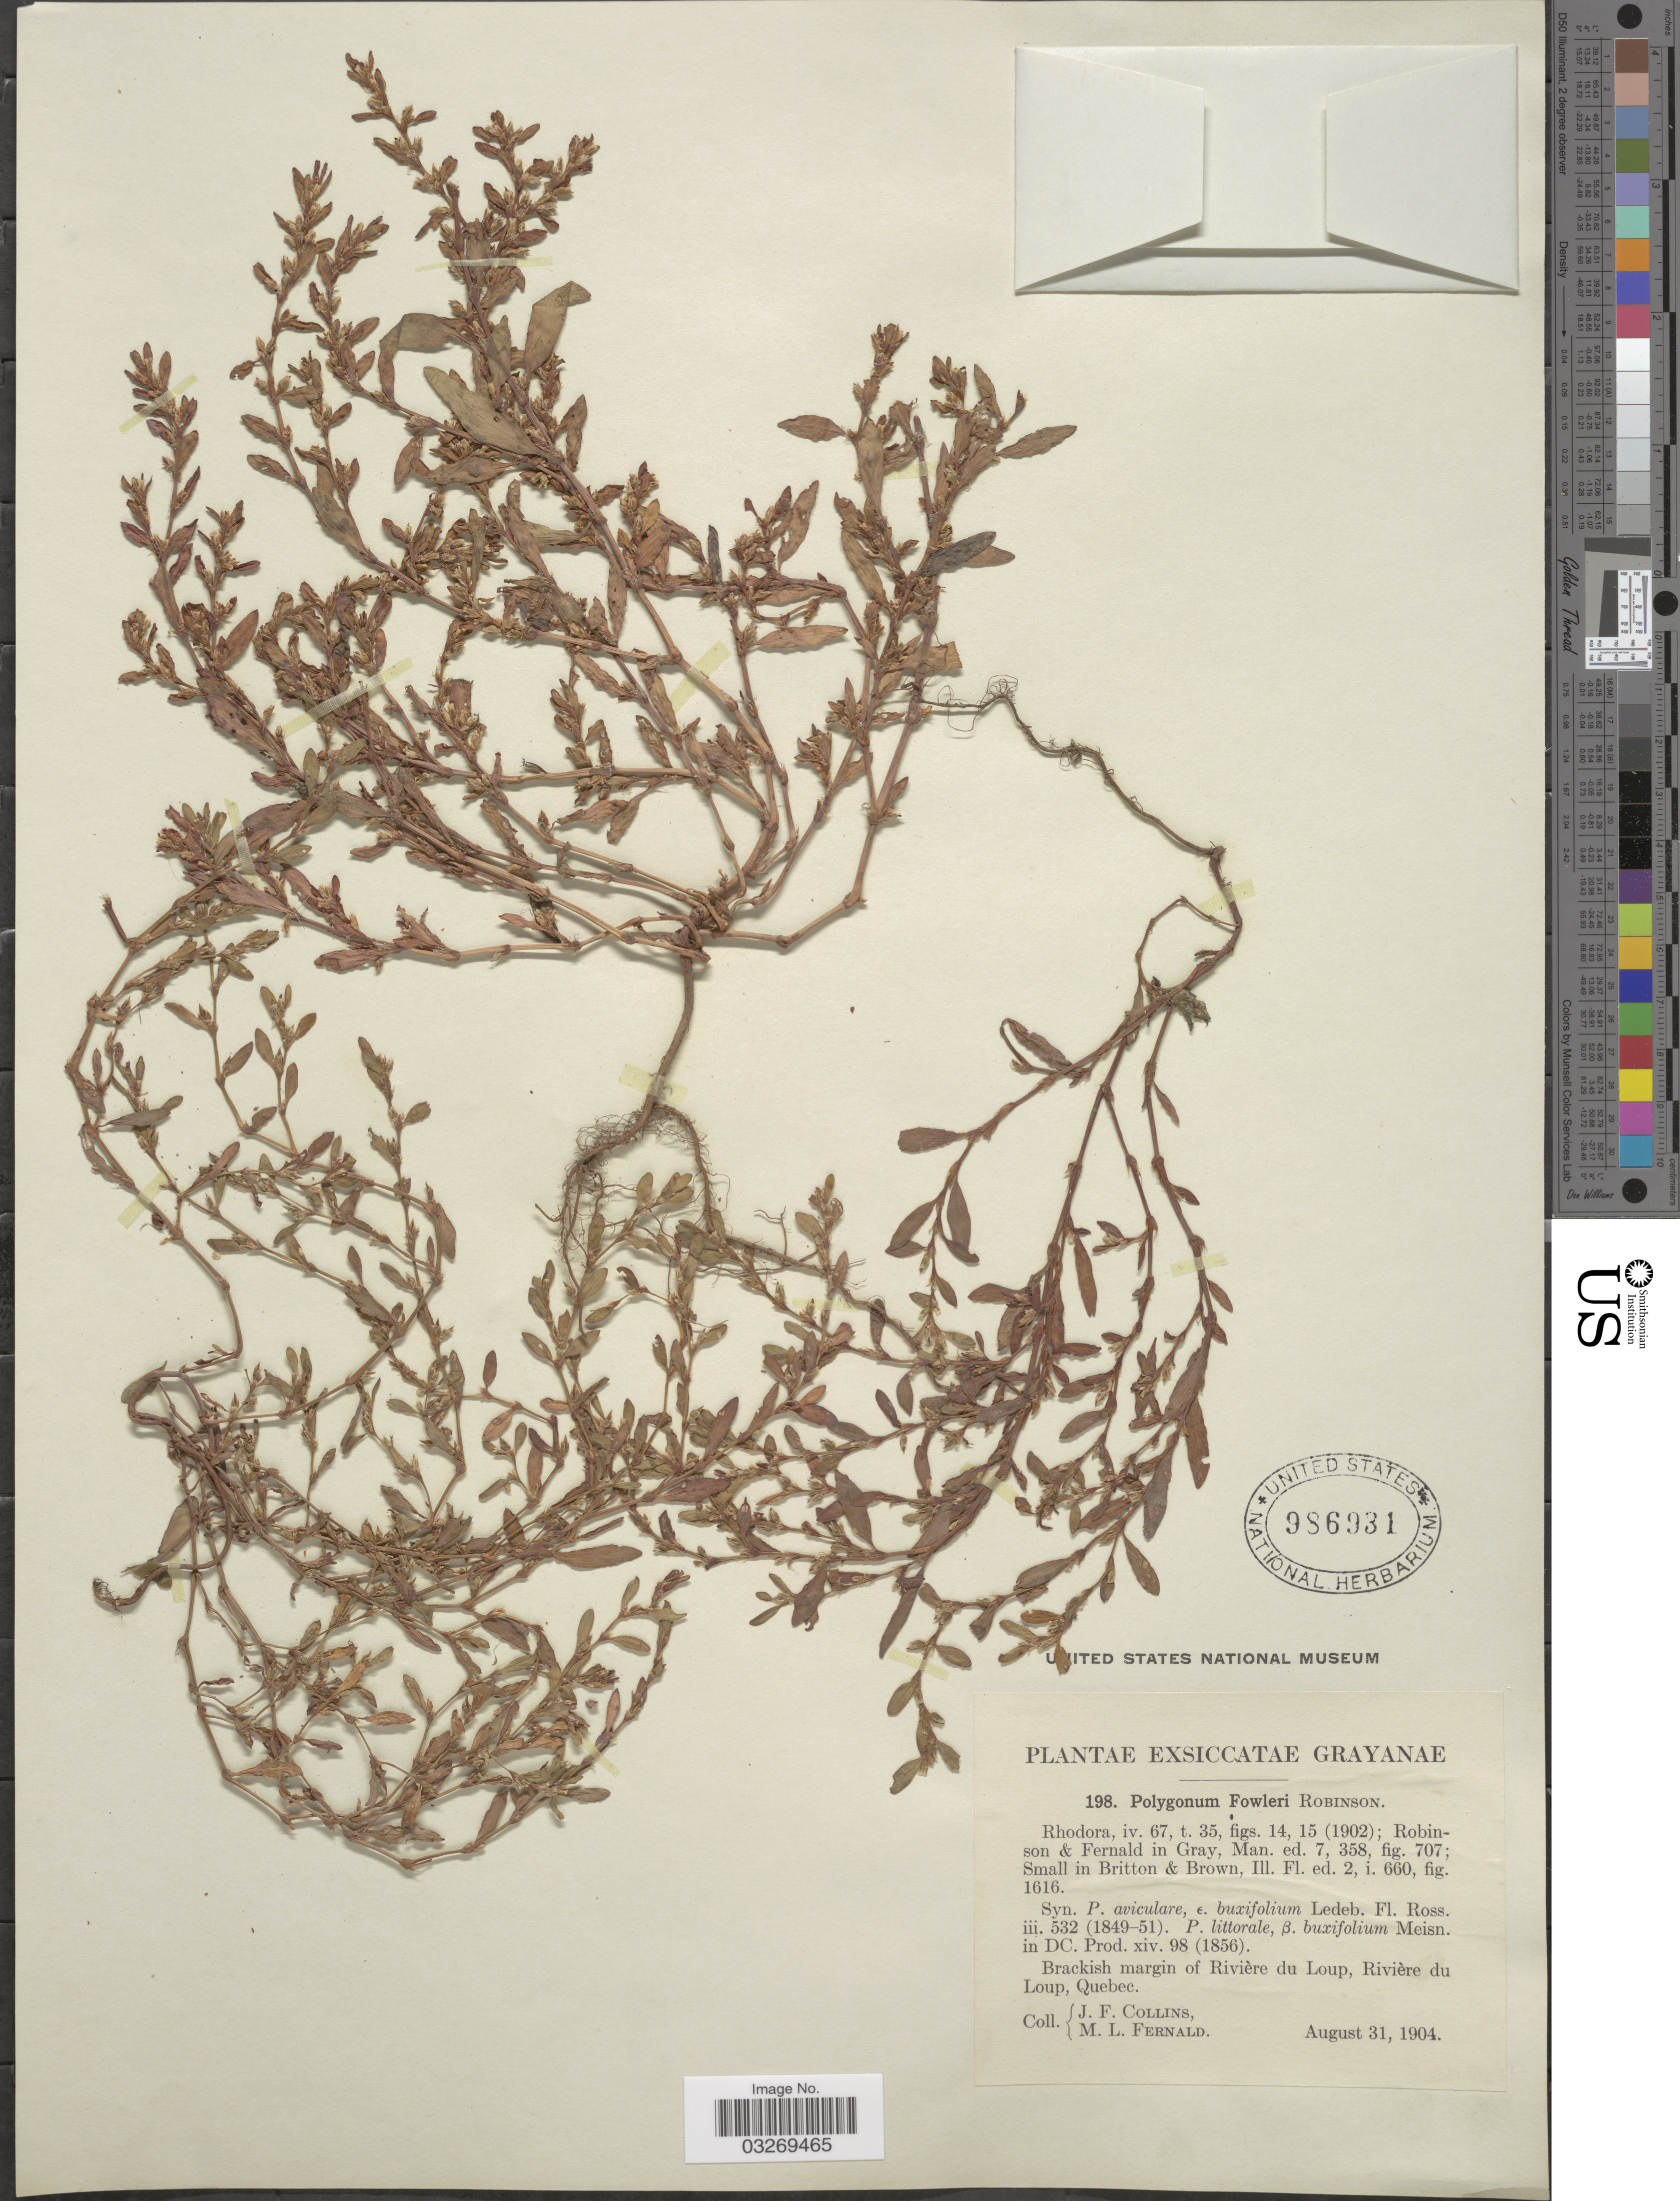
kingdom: Plantae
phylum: Tracheophyta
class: Magnoliopsida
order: Caryophyllales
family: Polygonaceae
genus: Polygonum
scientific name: Polygonum fowleri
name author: B.L. Rob.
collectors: J. Collins & M. L. Fernald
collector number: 198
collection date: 1904-08-31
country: Canada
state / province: Quebec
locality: Brackish margin of Rivière du Loup, Rivière du Loup.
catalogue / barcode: US 986931